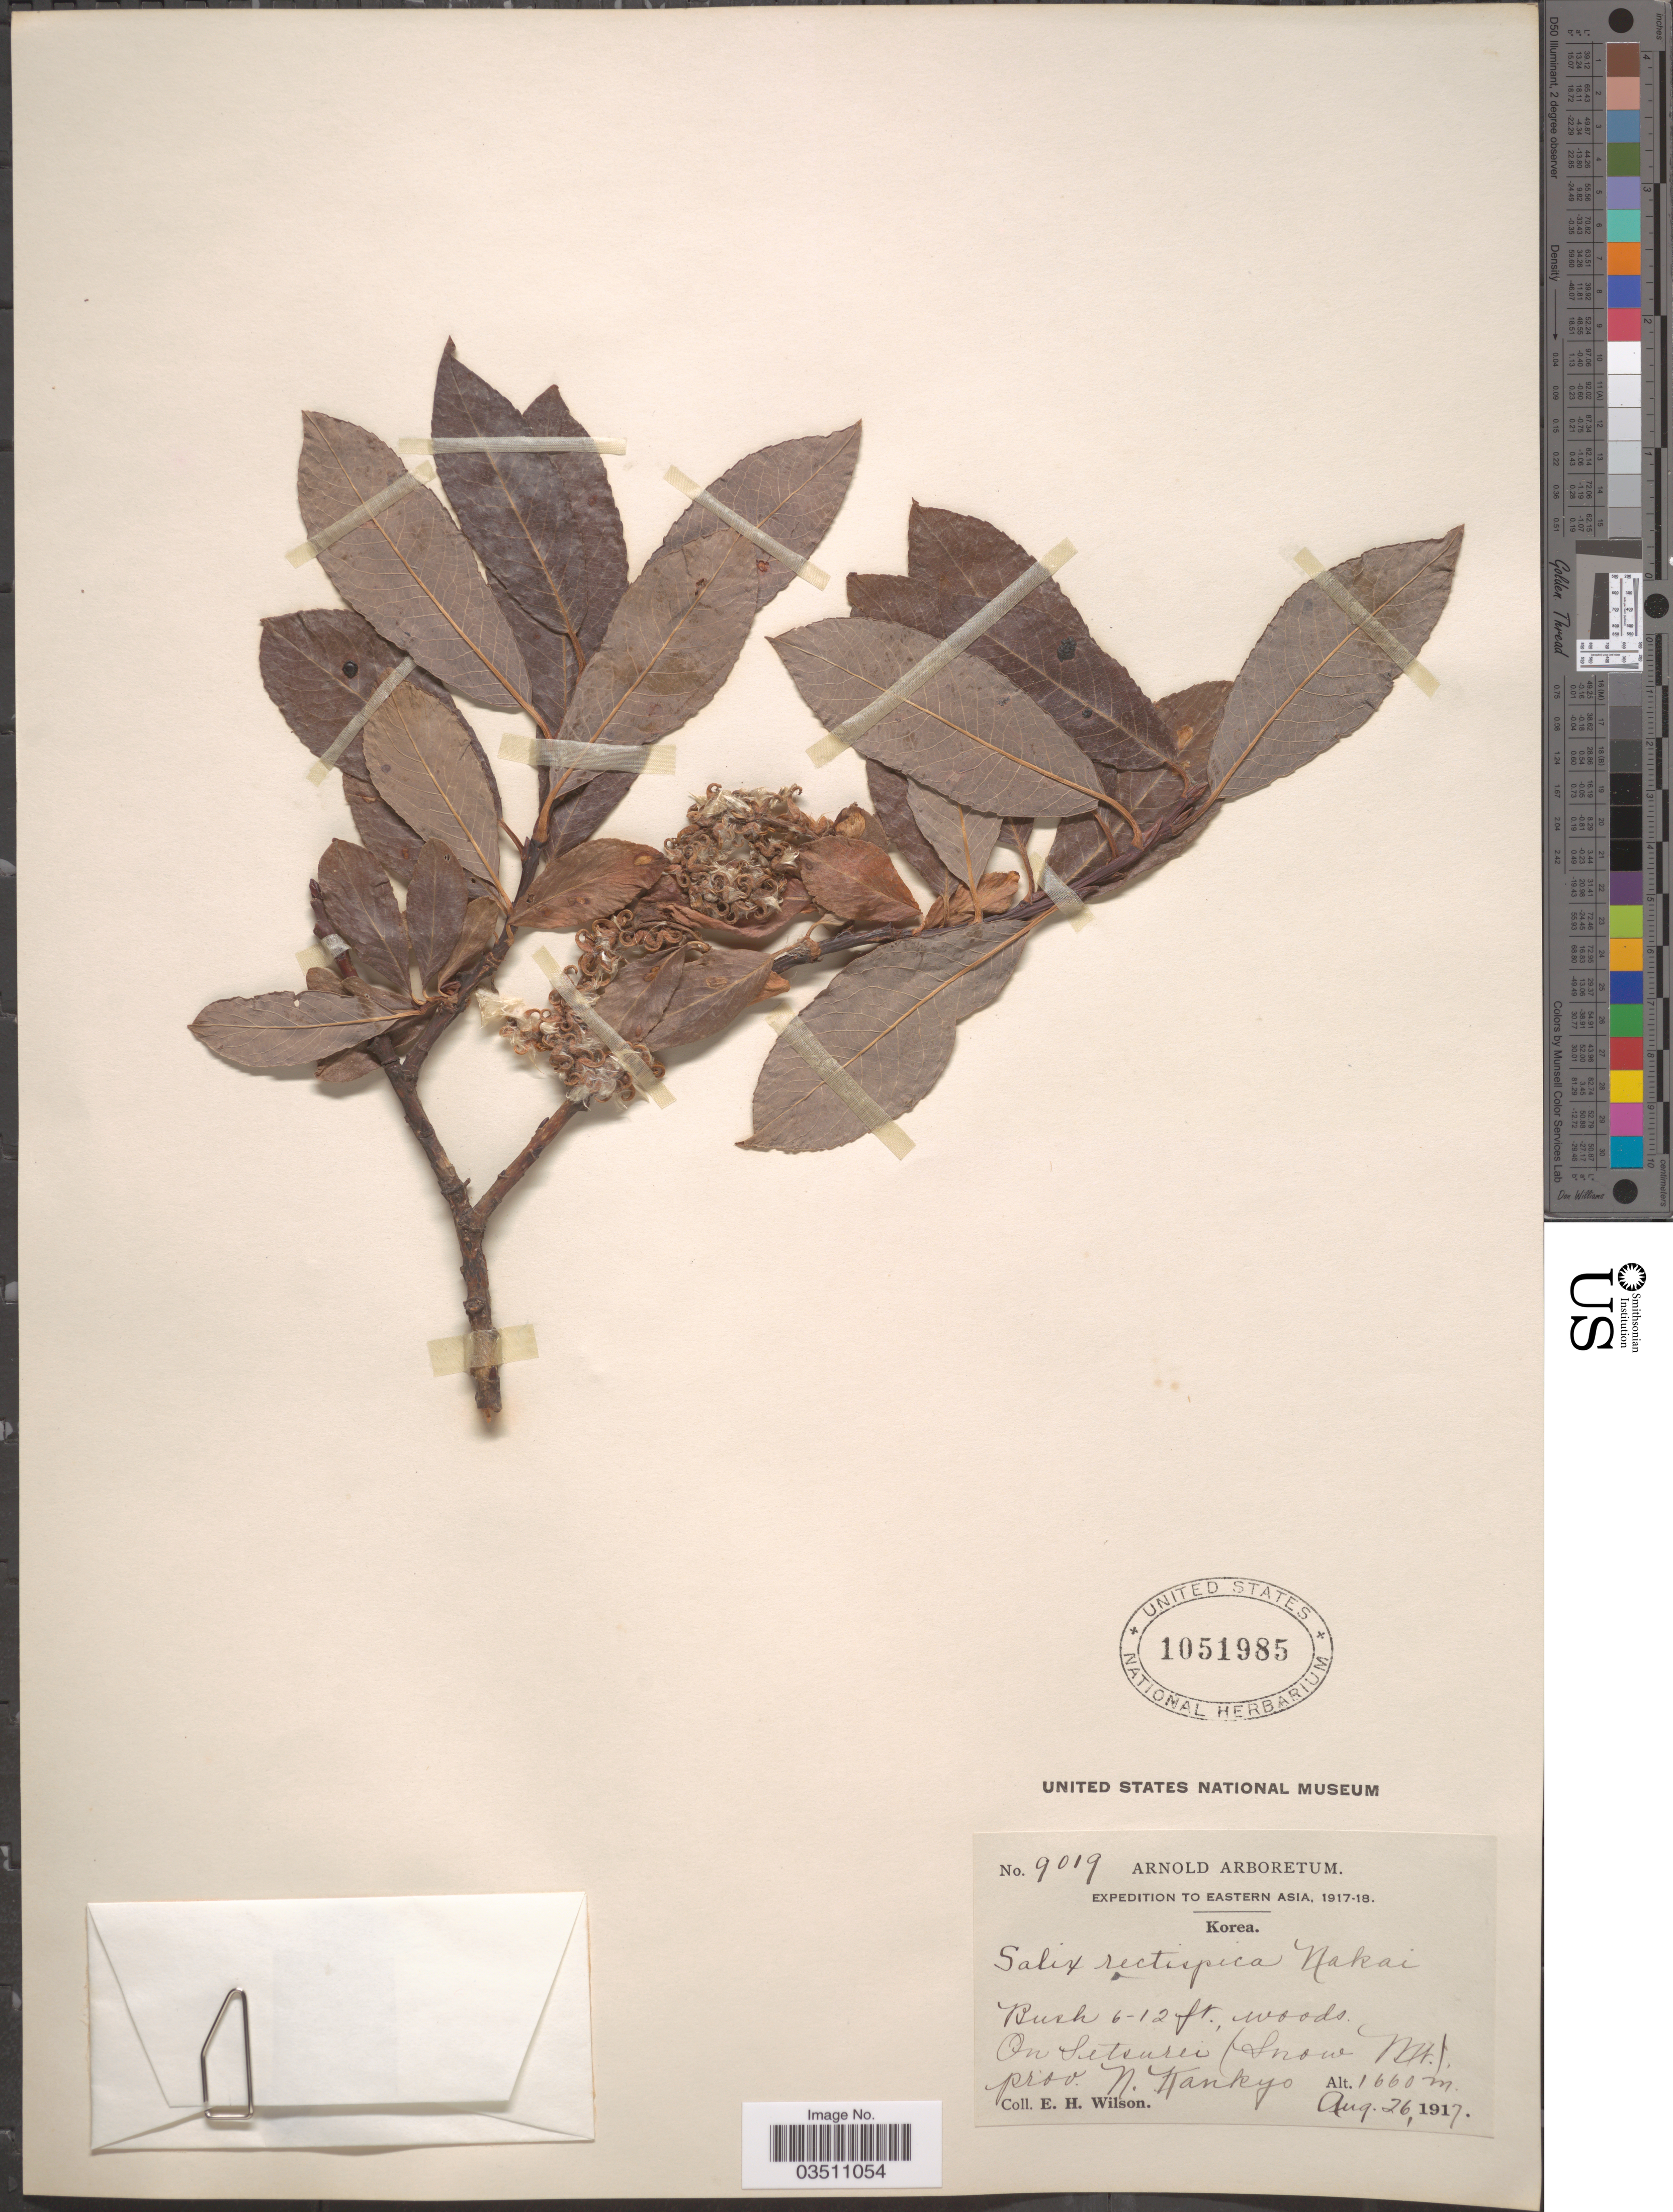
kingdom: Plantae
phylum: Tracheophyta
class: Magnoliopsida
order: Malpighiales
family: Salicaceae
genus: Salix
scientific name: Salix rectispica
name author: Nakai ex Flod.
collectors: E. Wilson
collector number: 9019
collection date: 1917-08-26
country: North Korea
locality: On Setsurei (Snow Mt.), prov. N. Kankyo.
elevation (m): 1660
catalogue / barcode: US 1051985